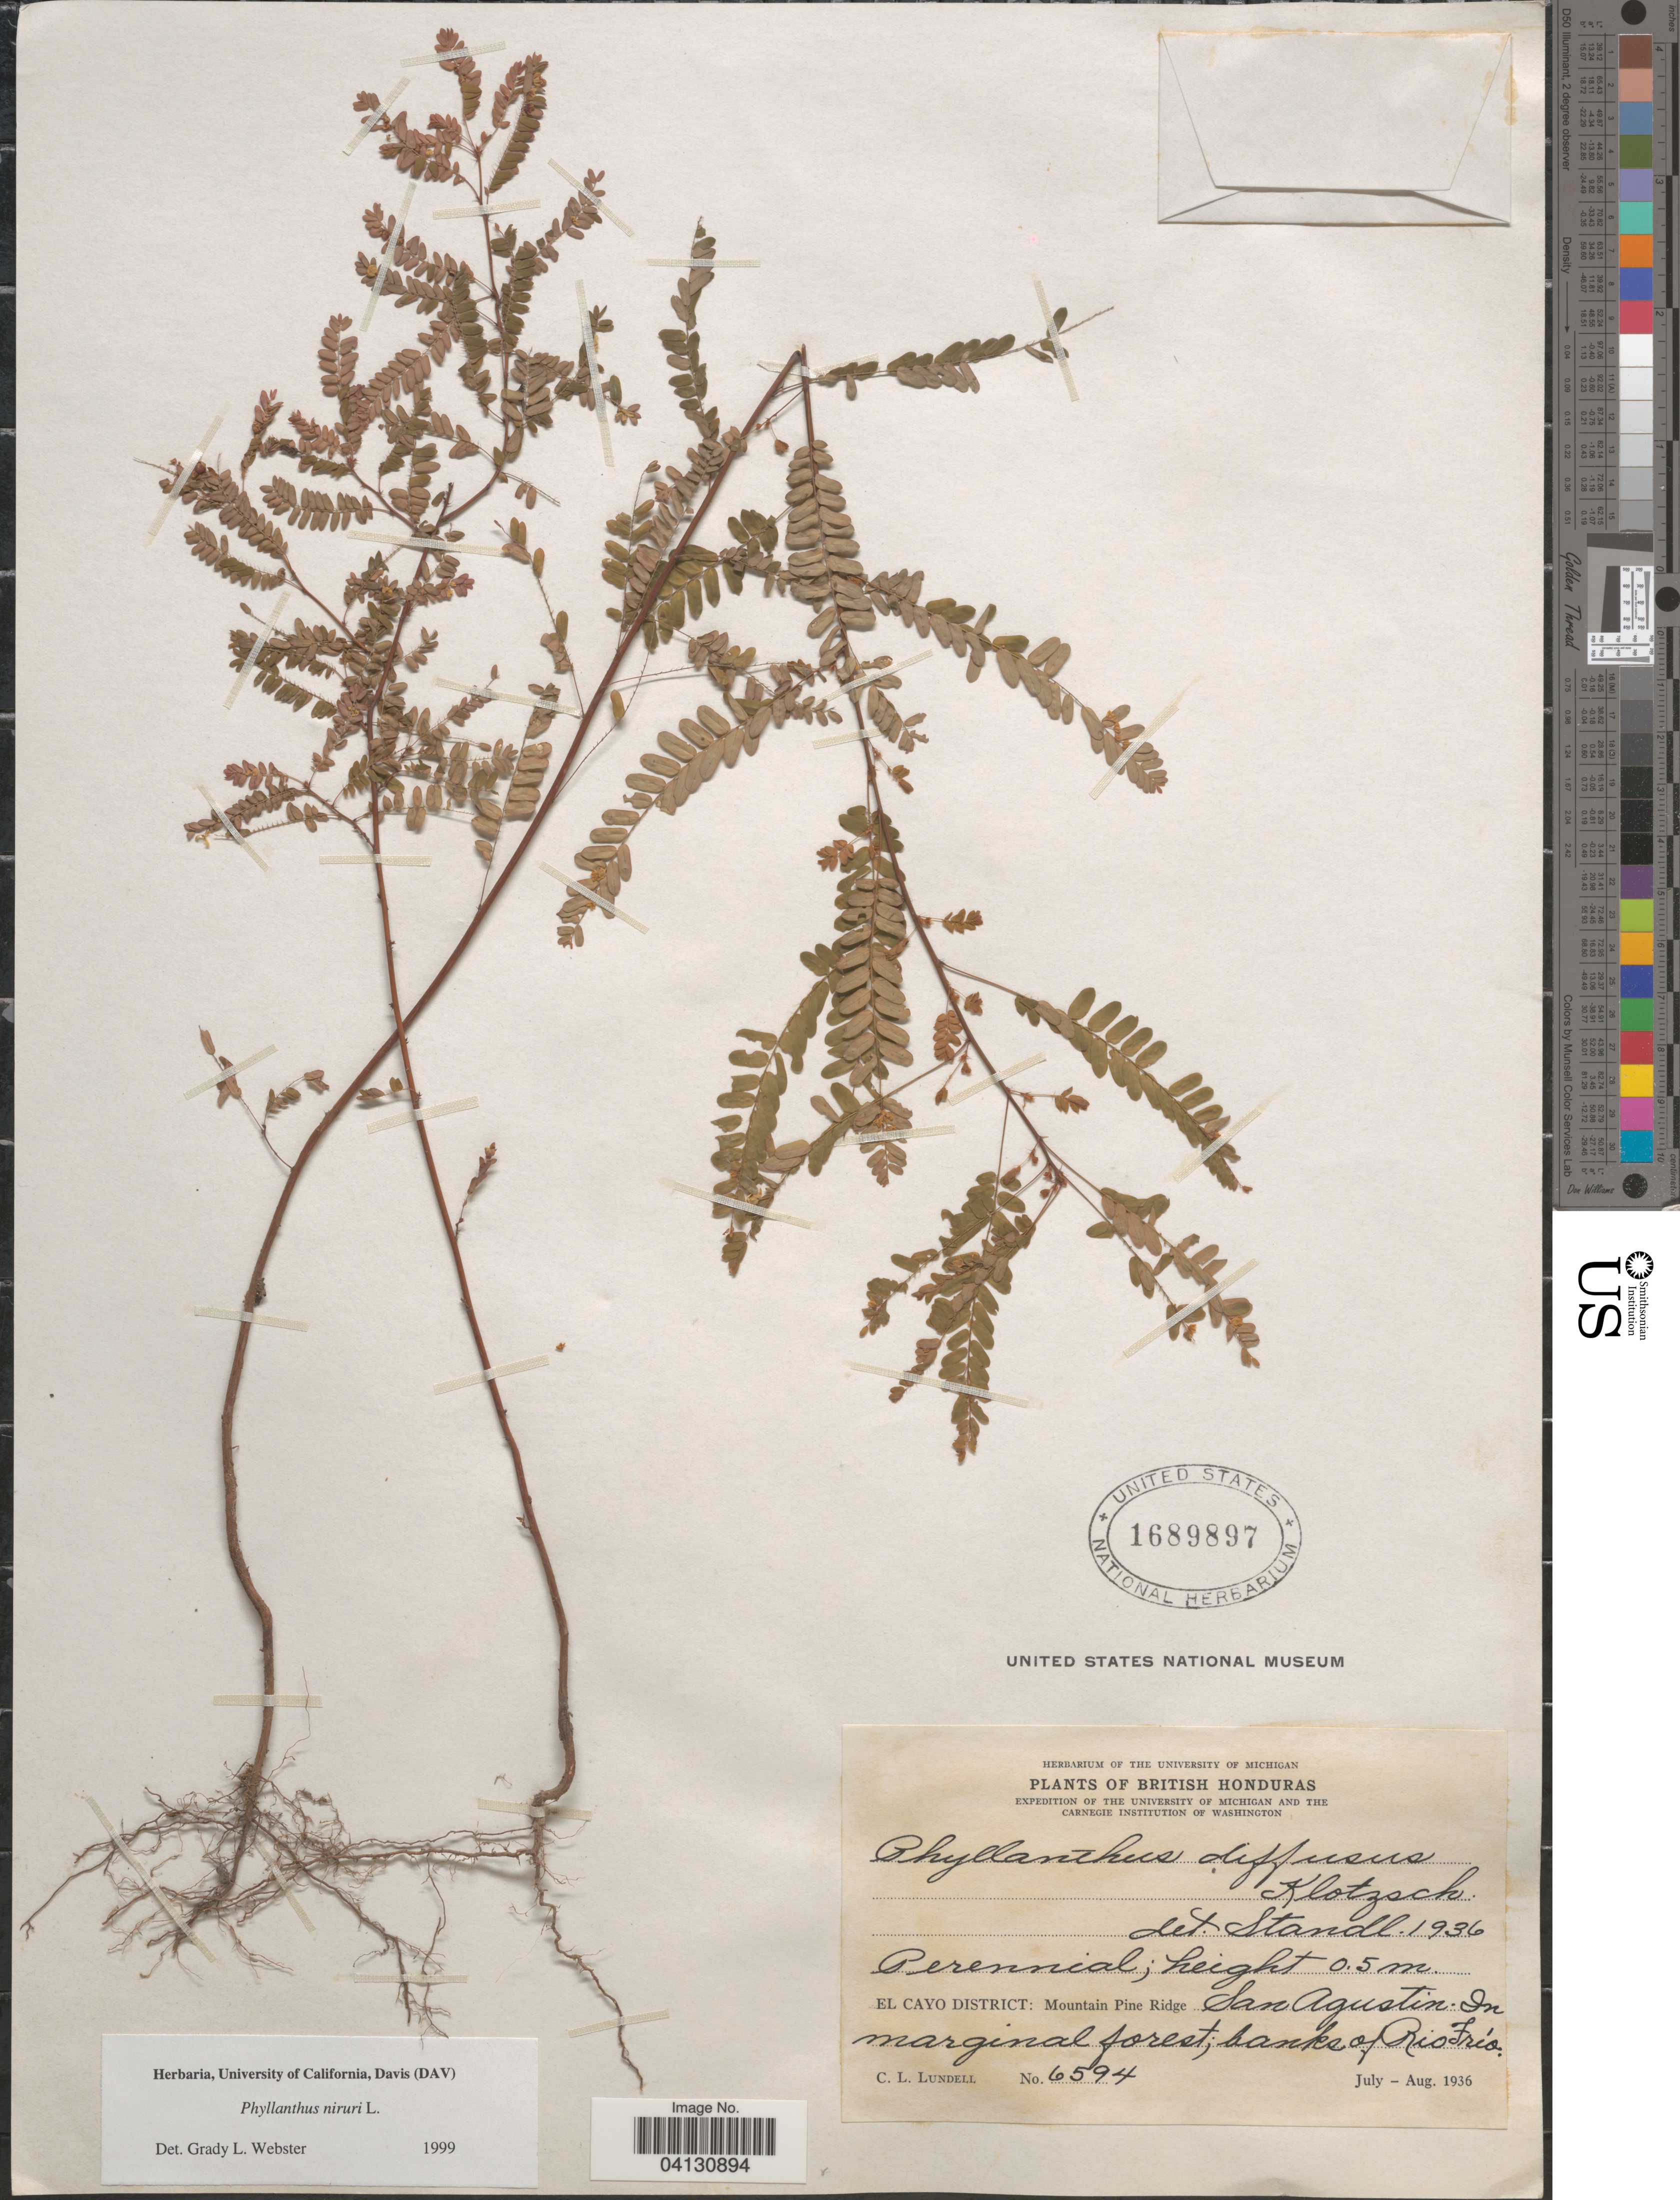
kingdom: Plantae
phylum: Tracheophyta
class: Magnoliopsida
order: Malpighiales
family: Phyllanthaceae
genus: Phyllanthus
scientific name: Phyllanthus niruri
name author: L.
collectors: C. L. Lundell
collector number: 6594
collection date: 1936-07/1936-08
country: Belize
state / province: Cayo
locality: British Honduras. Expedition to the University of Michigan and the Carnegie Institution of Washington. El Cayo District: Mountain Pine Ridge San Agustin. Rio Frío.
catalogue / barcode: US 1689897